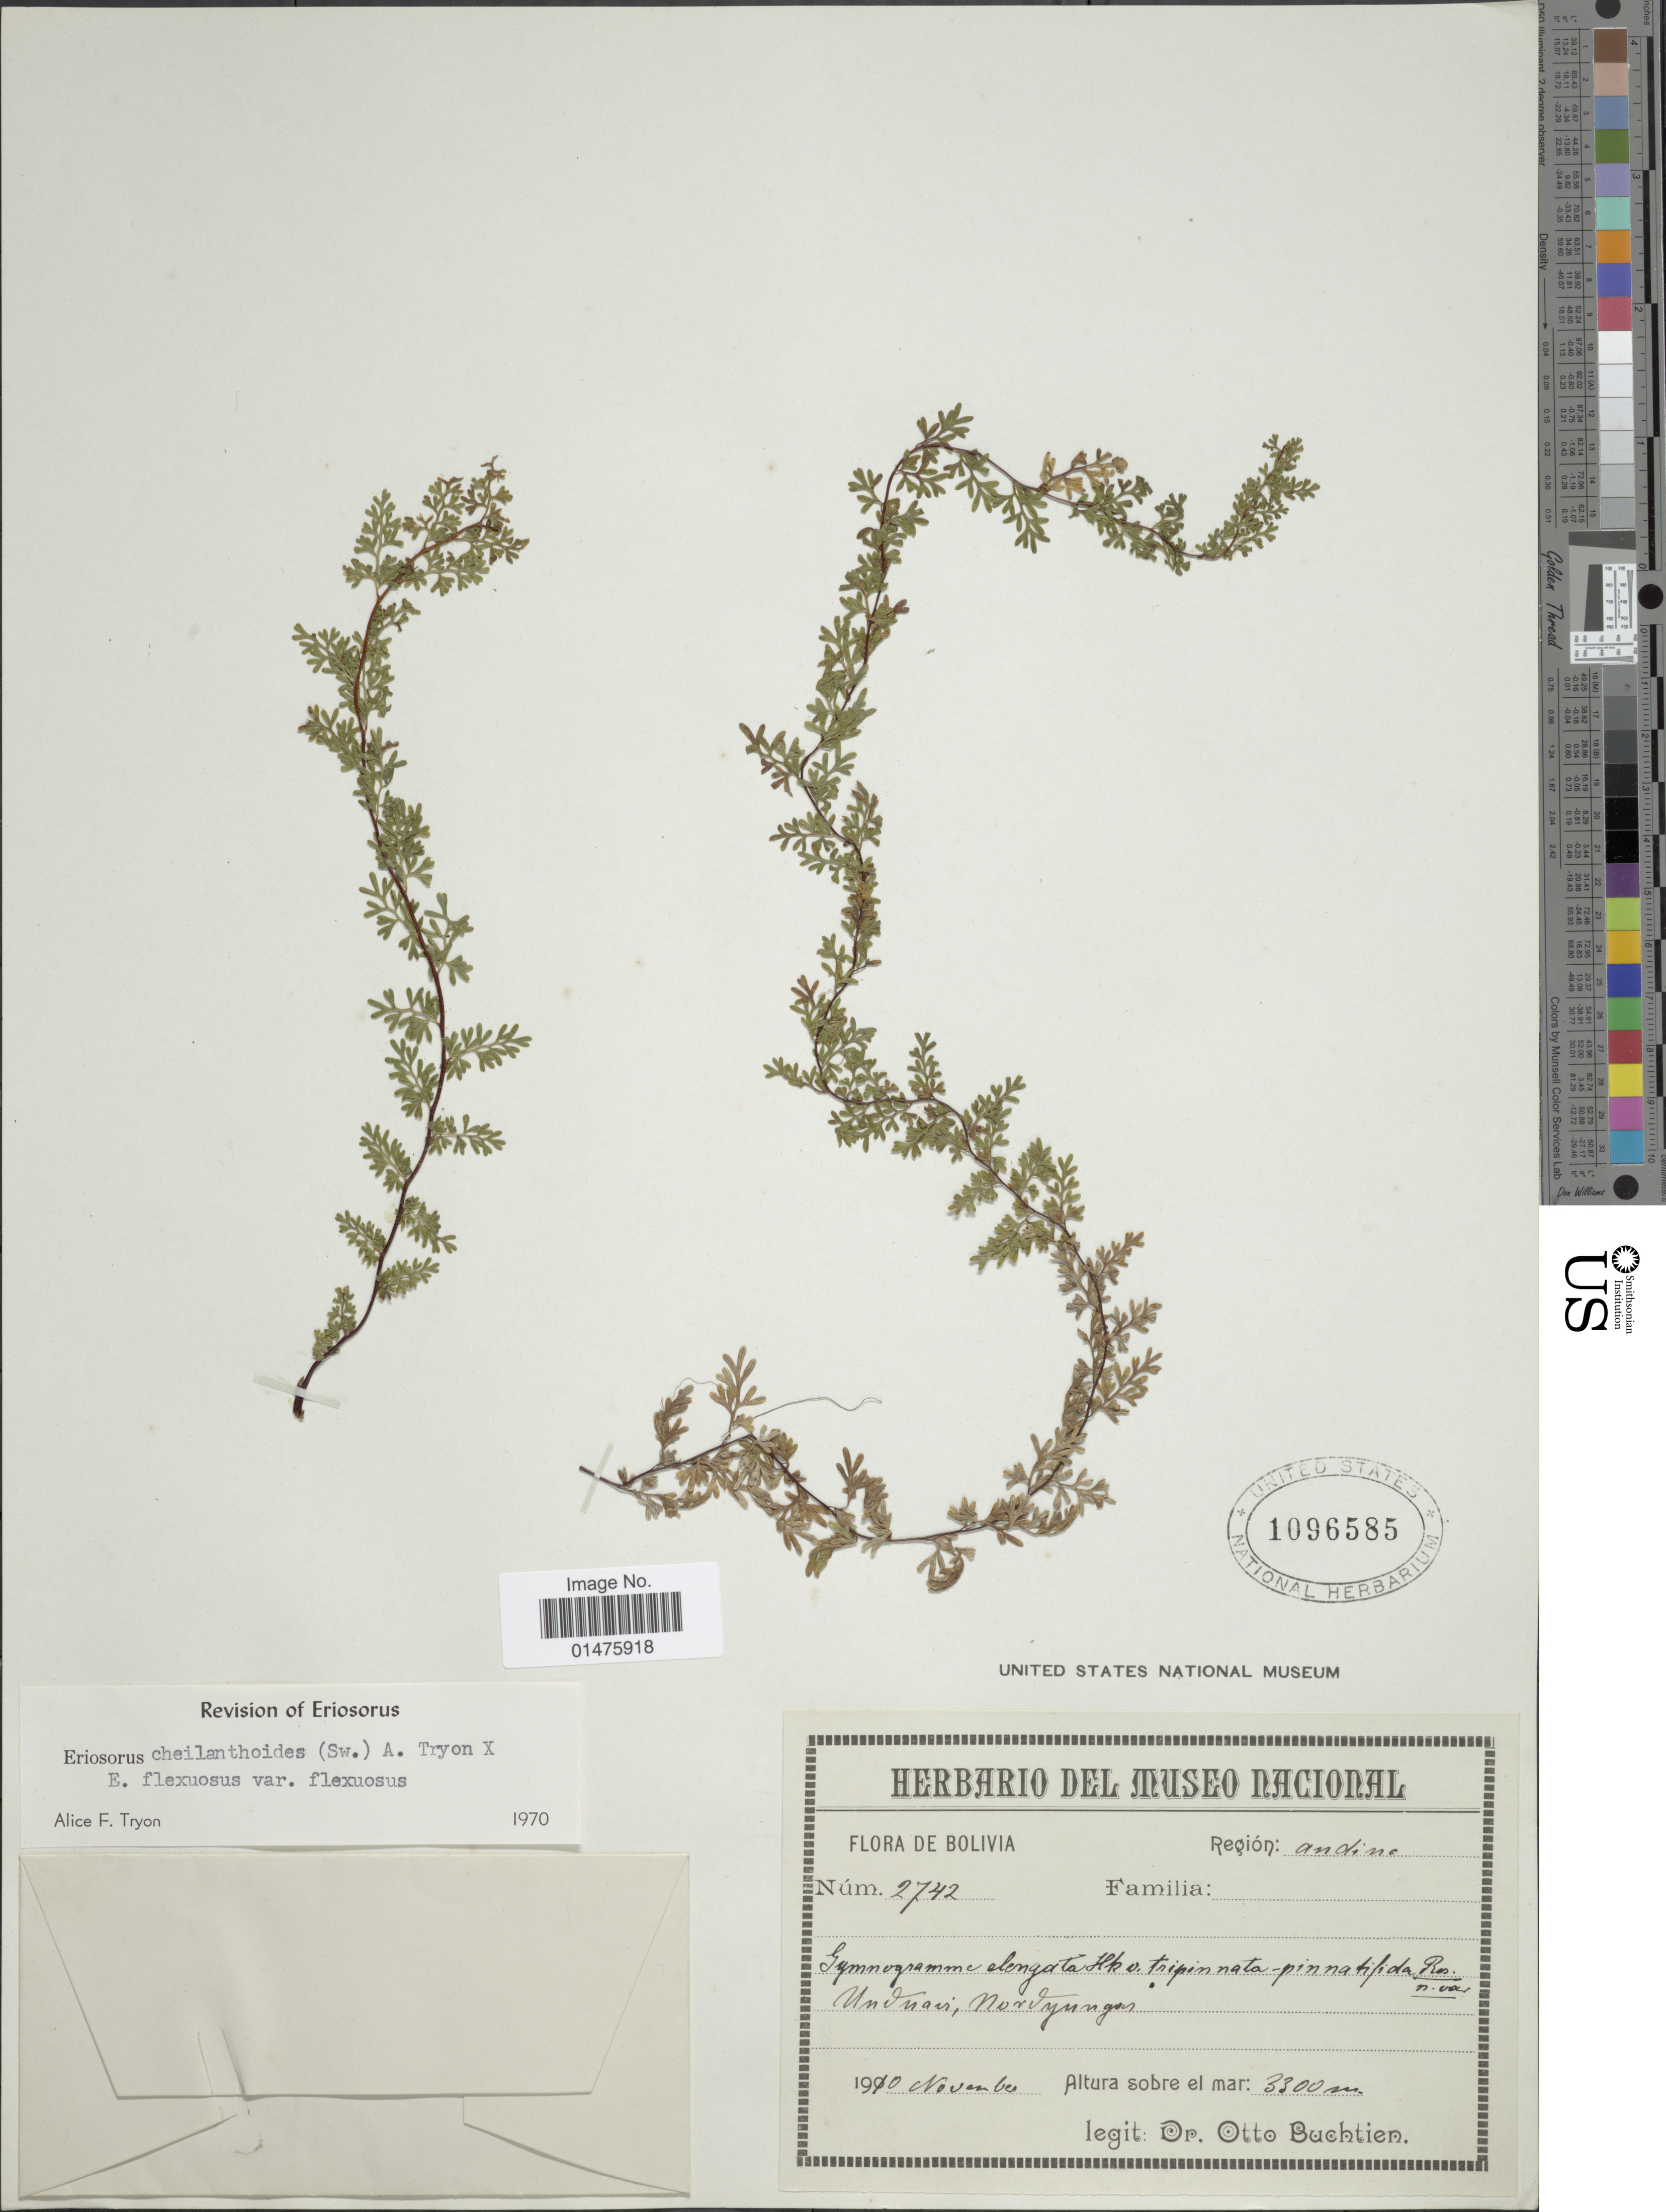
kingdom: Plantae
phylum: Tracheophyta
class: Polypodiopsida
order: Polypodiales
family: Pteridaceae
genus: Jamesonia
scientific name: Jamesonia cheilanthoides x J. flexuosa (Humb. & Bonpl.) Christenh.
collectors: O. Buchtien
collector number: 2742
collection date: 1910-11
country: Bolivia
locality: Unduavi, Nordyungas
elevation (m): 3300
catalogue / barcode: US 1096585